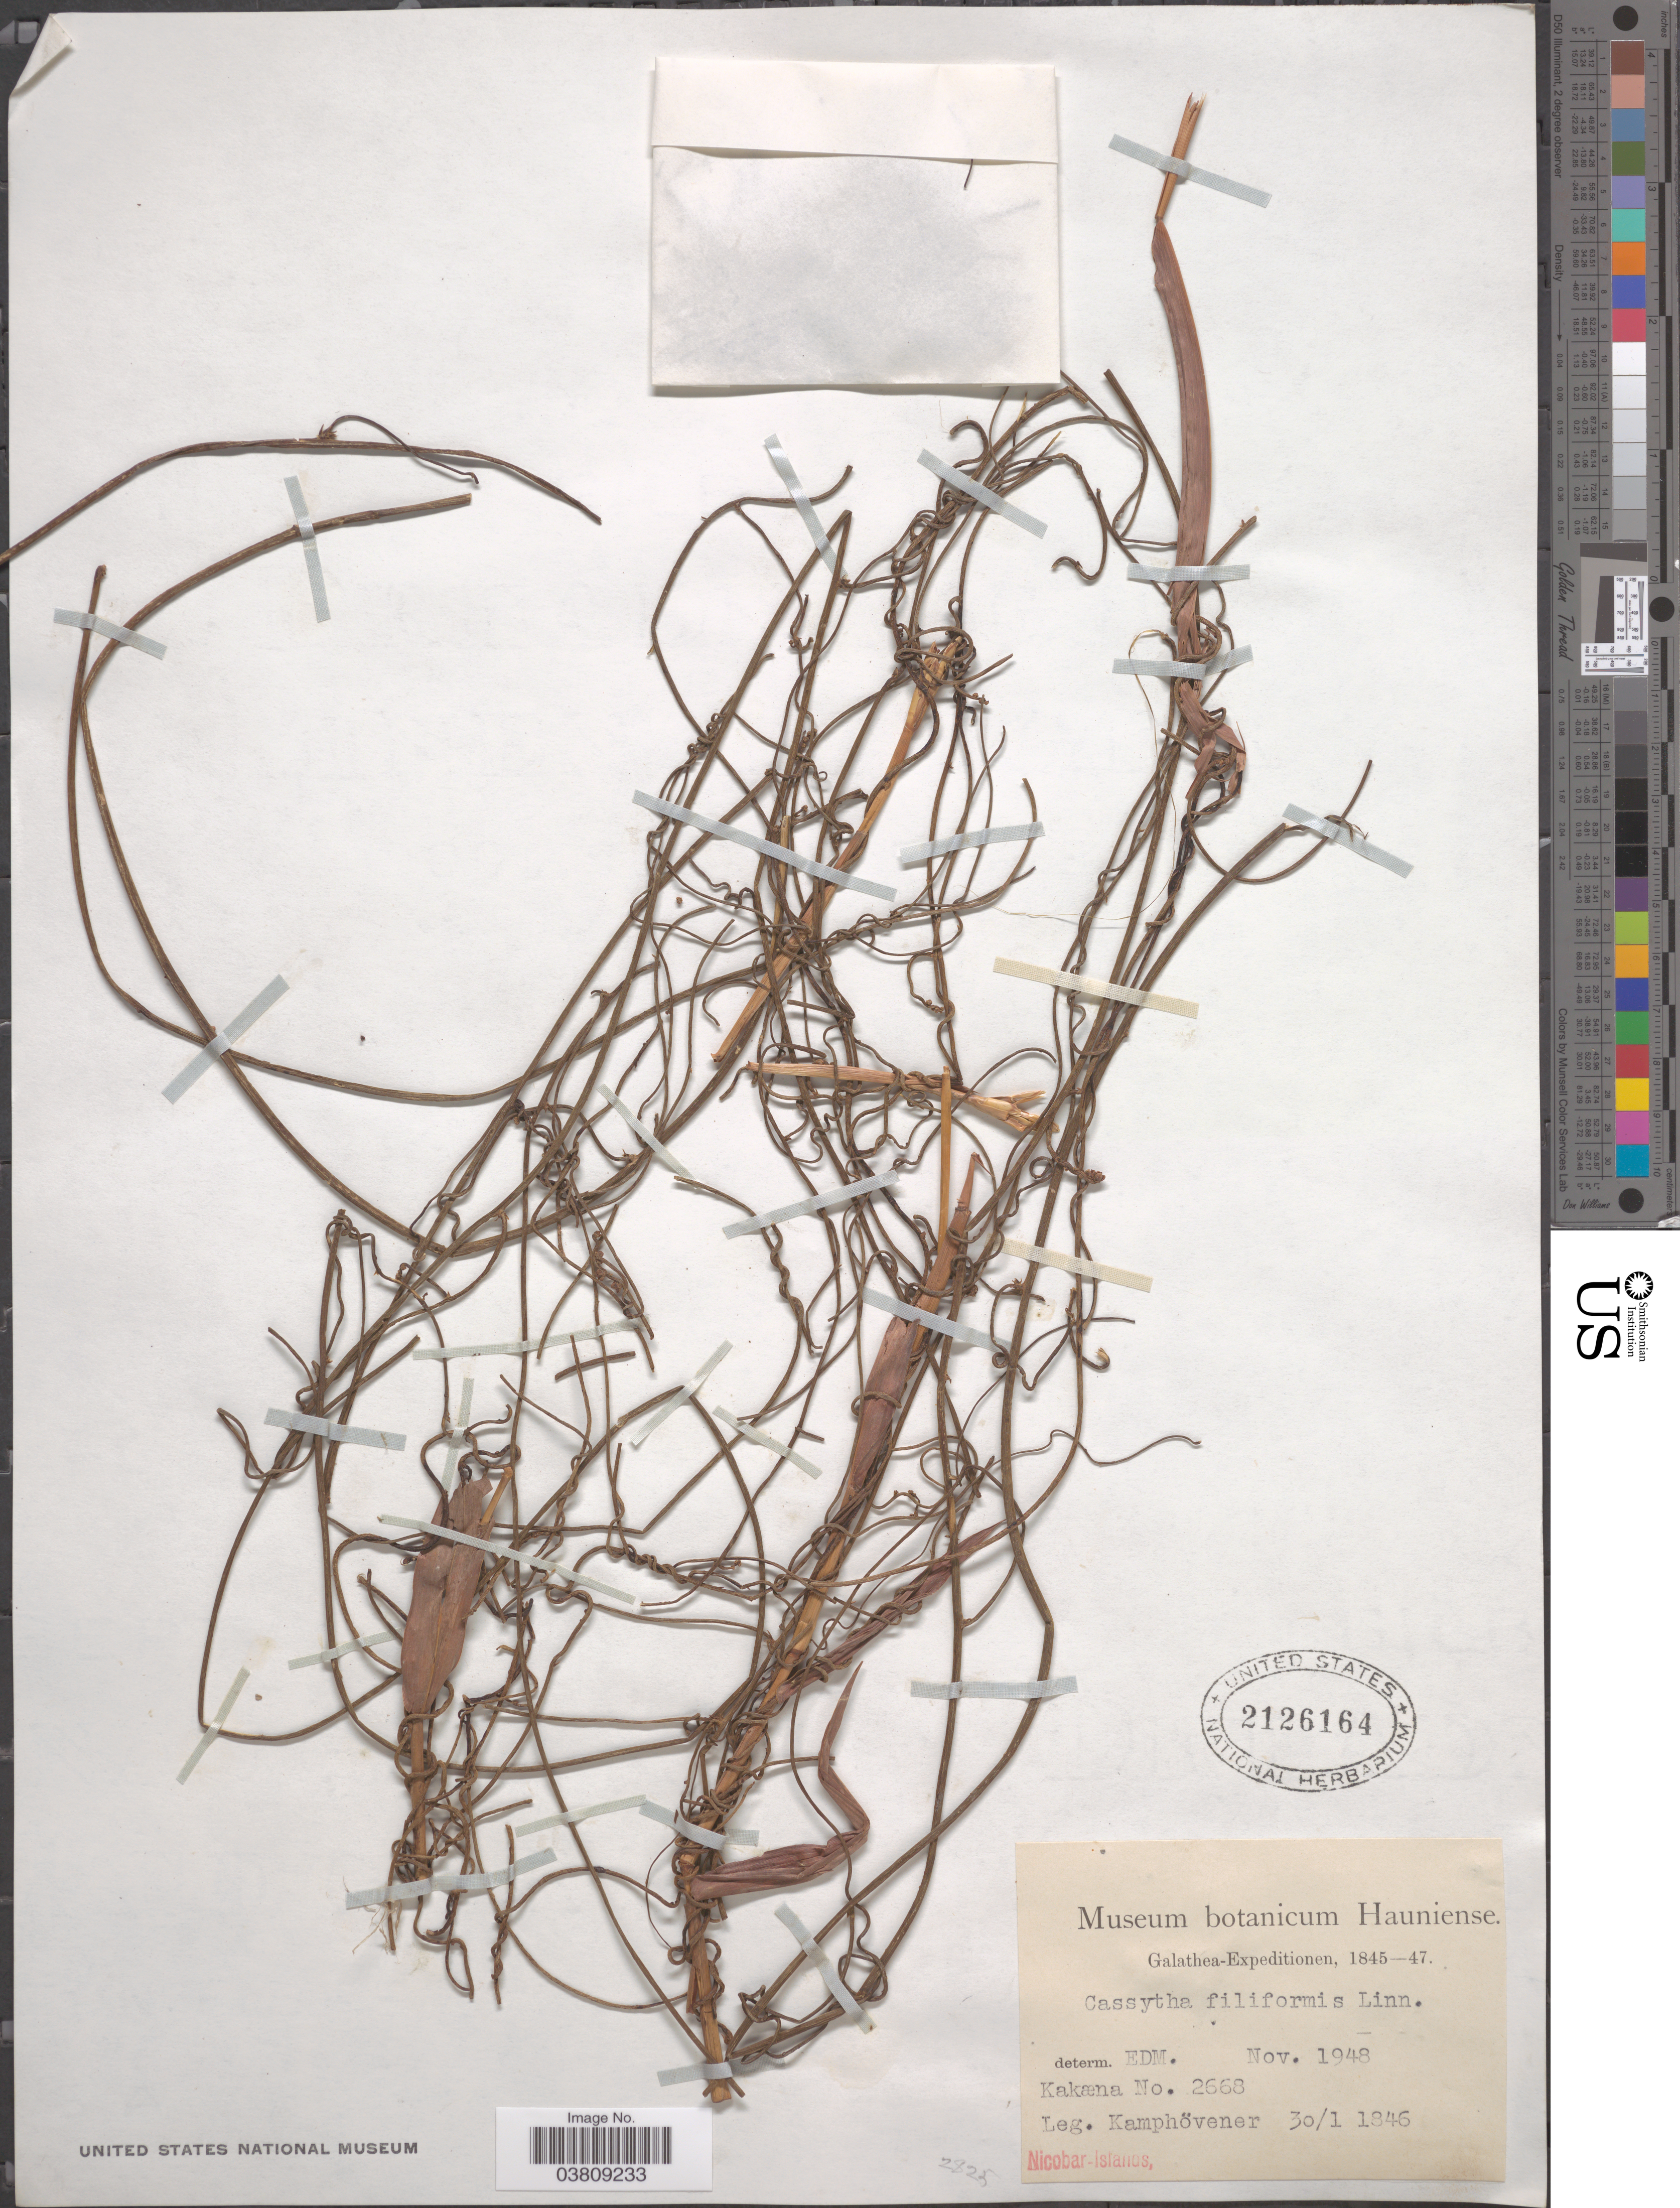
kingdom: Plantae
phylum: Tracheophyta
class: Magnoliopsida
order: Laurales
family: Lauraceae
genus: Cassytha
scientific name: Cassytha filiformis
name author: L.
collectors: B. Kamphövener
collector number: Kakæna 2668?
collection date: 1846-01-30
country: India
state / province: Andaman and Nicobar Islands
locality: Nicobar-Islanos.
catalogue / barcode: US 2126164